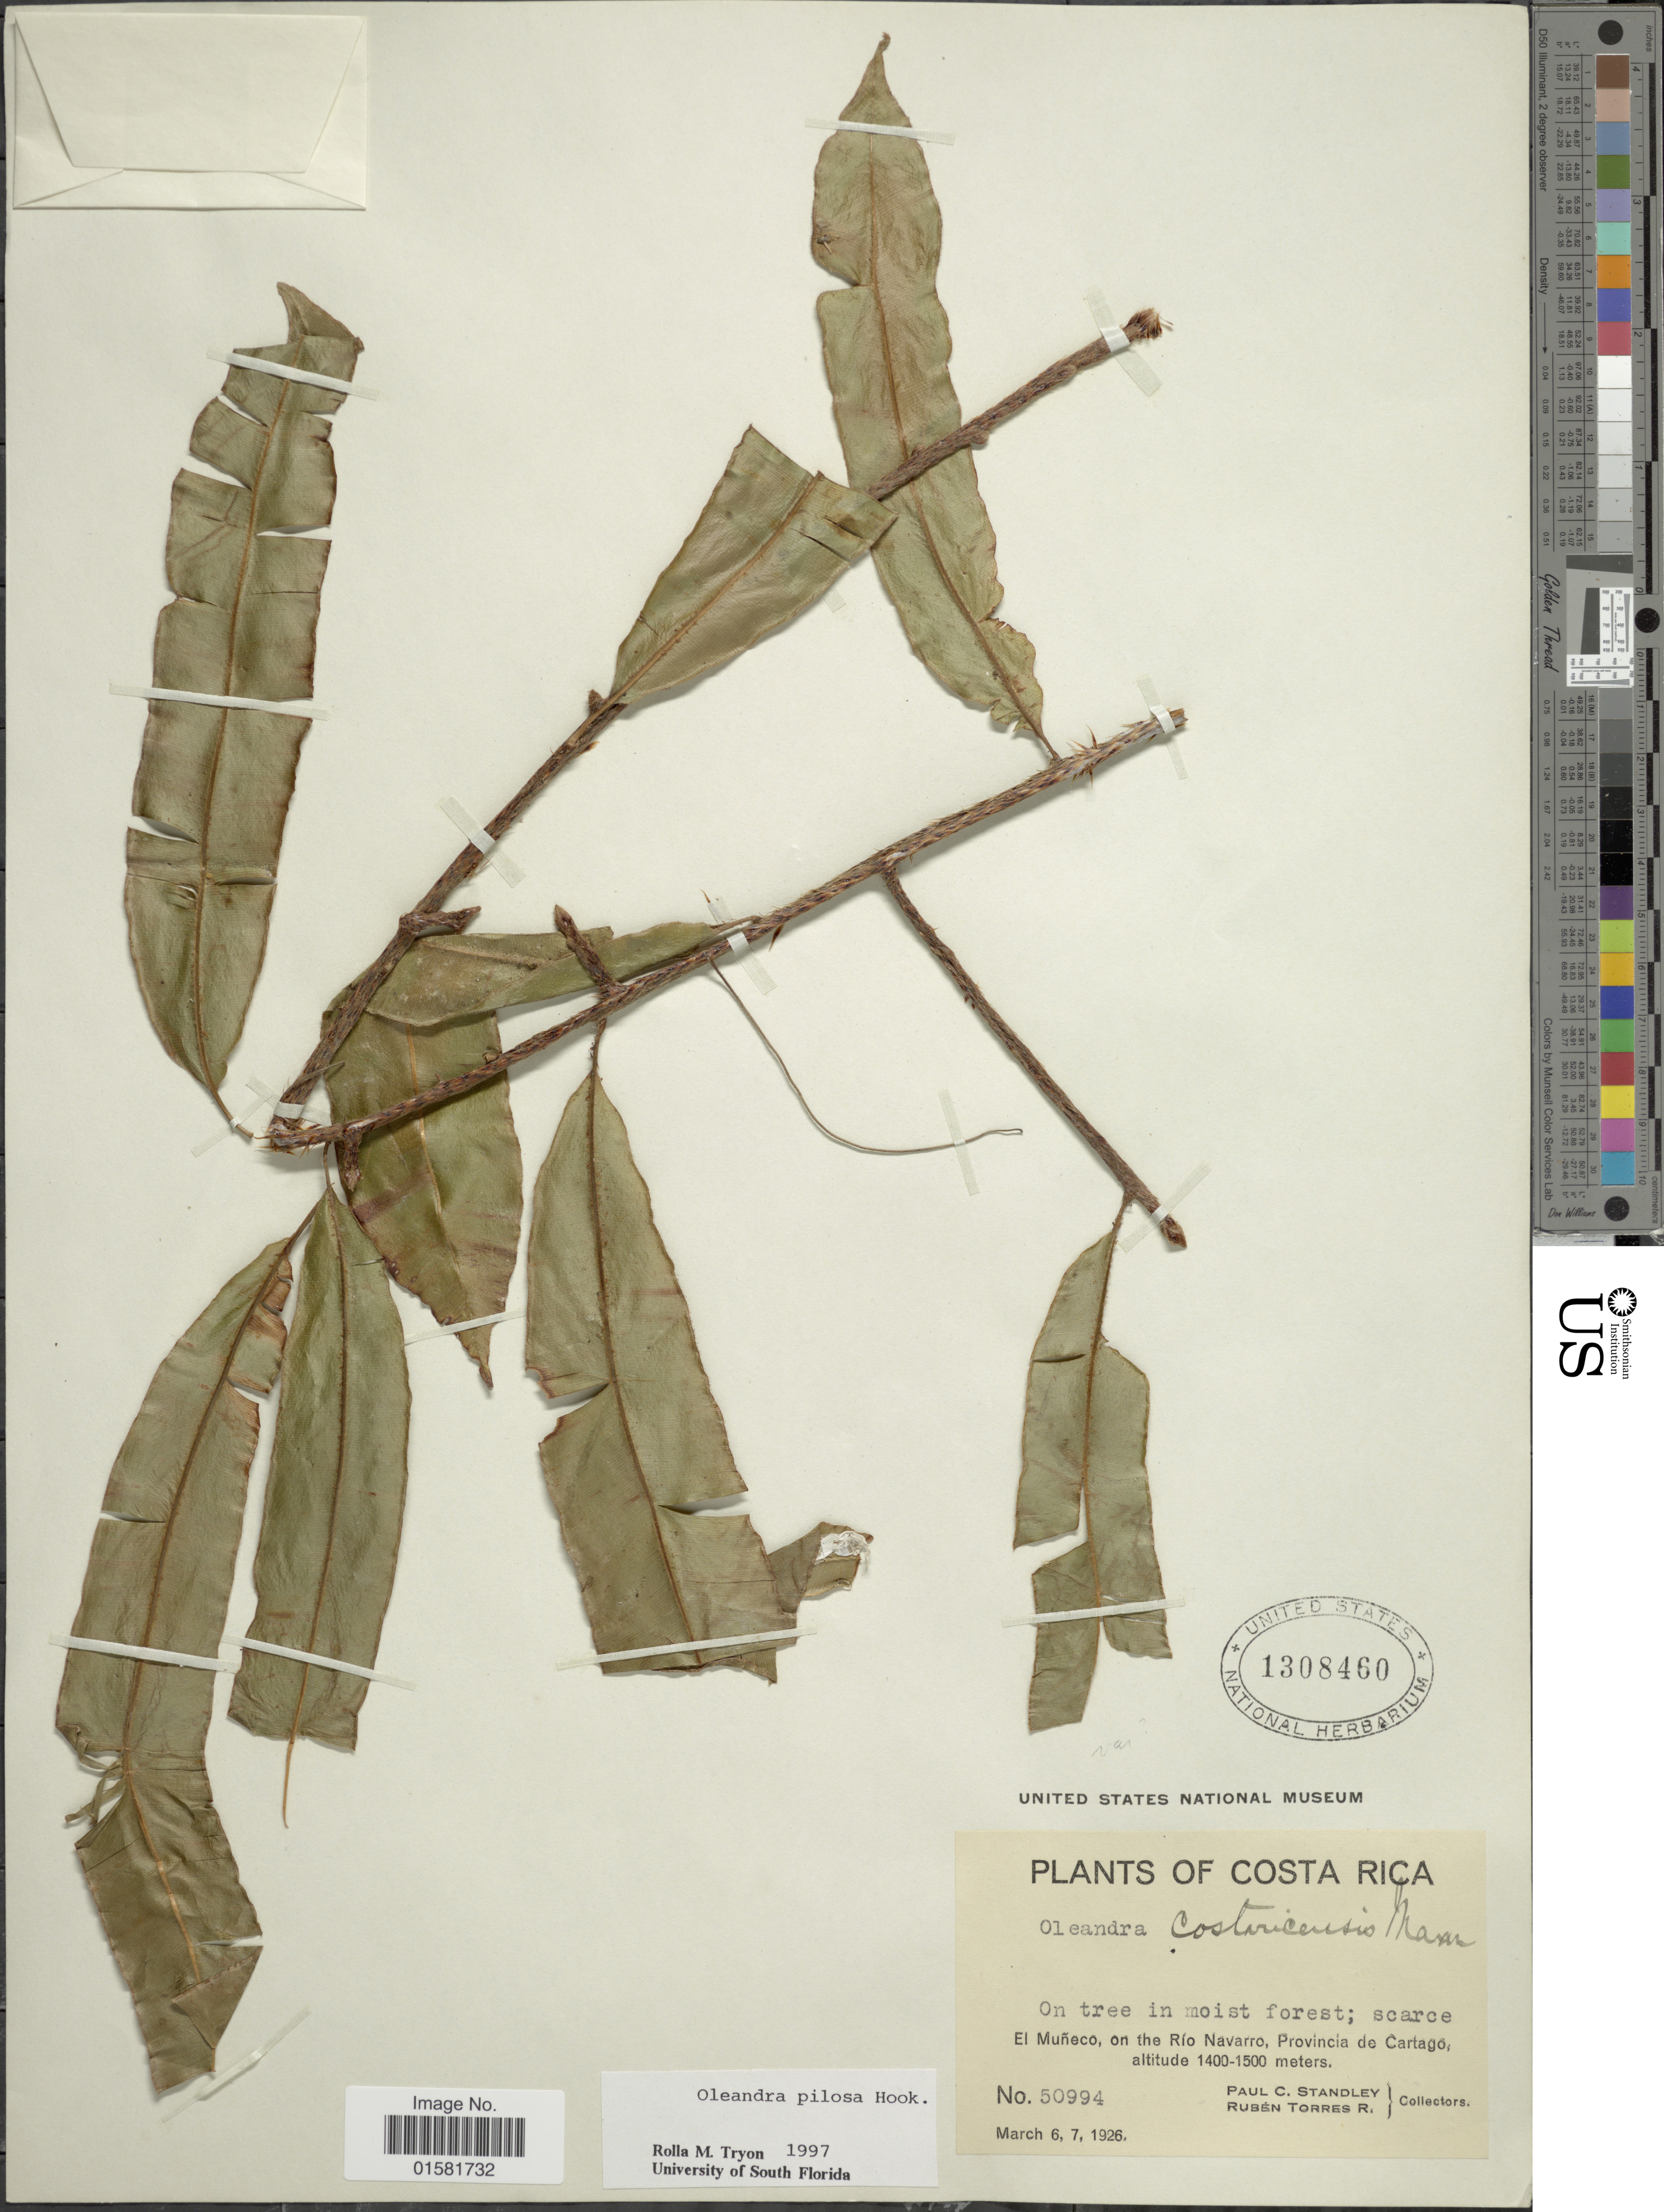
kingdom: Plantae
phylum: Tracheophyta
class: Polypodiopsida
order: Polypodiales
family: Oleandraceae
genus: Oleandra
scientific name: Oleandra pilosa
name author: Hook.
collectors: P. C. Standley & R. Torres R.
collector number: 50994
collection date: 1926-03-06/1926-03-07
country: Costa Rica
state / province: Cartago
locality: Costa Rica, El Muñeco, on the Rio Navarro, Provincia de Cartago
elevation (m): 1400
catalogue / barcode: US 1308460